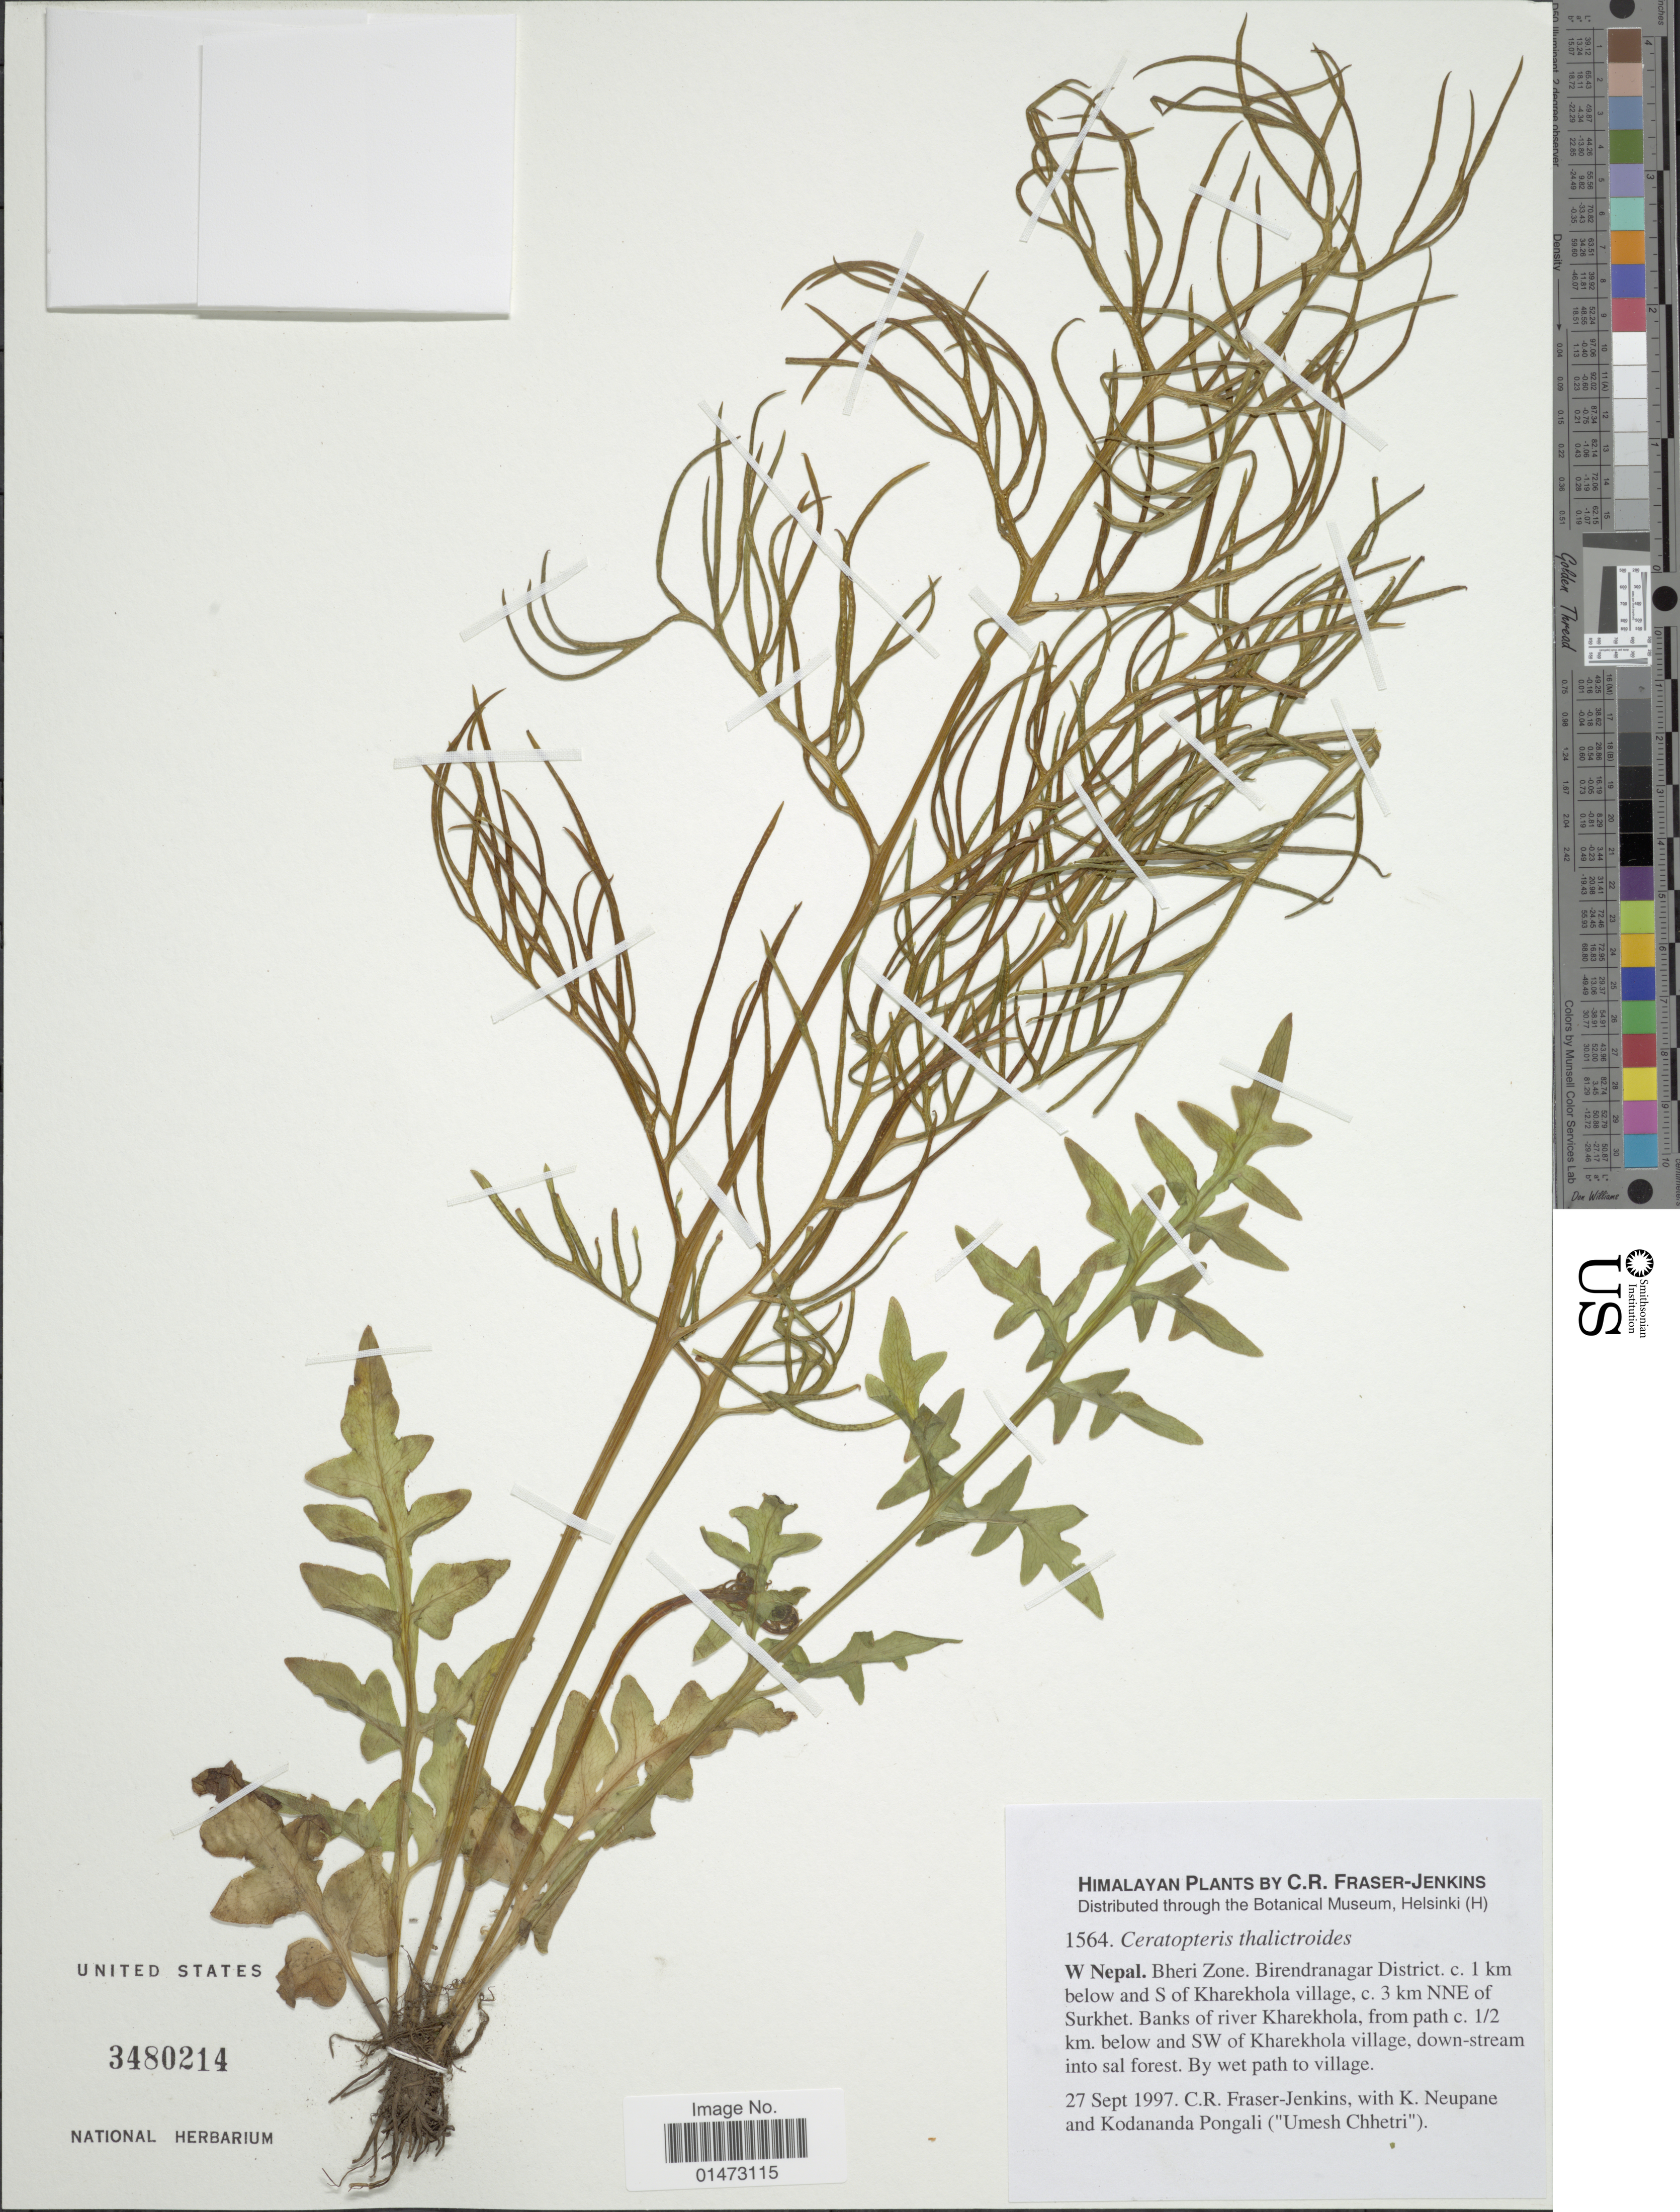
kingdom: Plantae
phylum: Tracheophyta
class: Polypodiopsida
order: Polypodiales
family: Pteridaceae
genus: Ceratopteris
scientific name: Ceratopteris thalictroides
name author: (L.) Brongn.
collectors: C. R. Fraser-Jenkins, K. Neupane & K. Pongali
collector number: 1564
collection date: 1997-09-27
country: Nepal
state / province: Bheri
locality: W Nepal. Bheri Zone. Birendranagar District. c. 1 km below and S of Kharekhola village, c. 2 km NNE of Surkhet, Banks of river Kharekhola, from path c. 1/2 km. below and SW of Kharekhola village, down-stream into sal forest. By wet path to village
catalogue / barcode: US 3480214